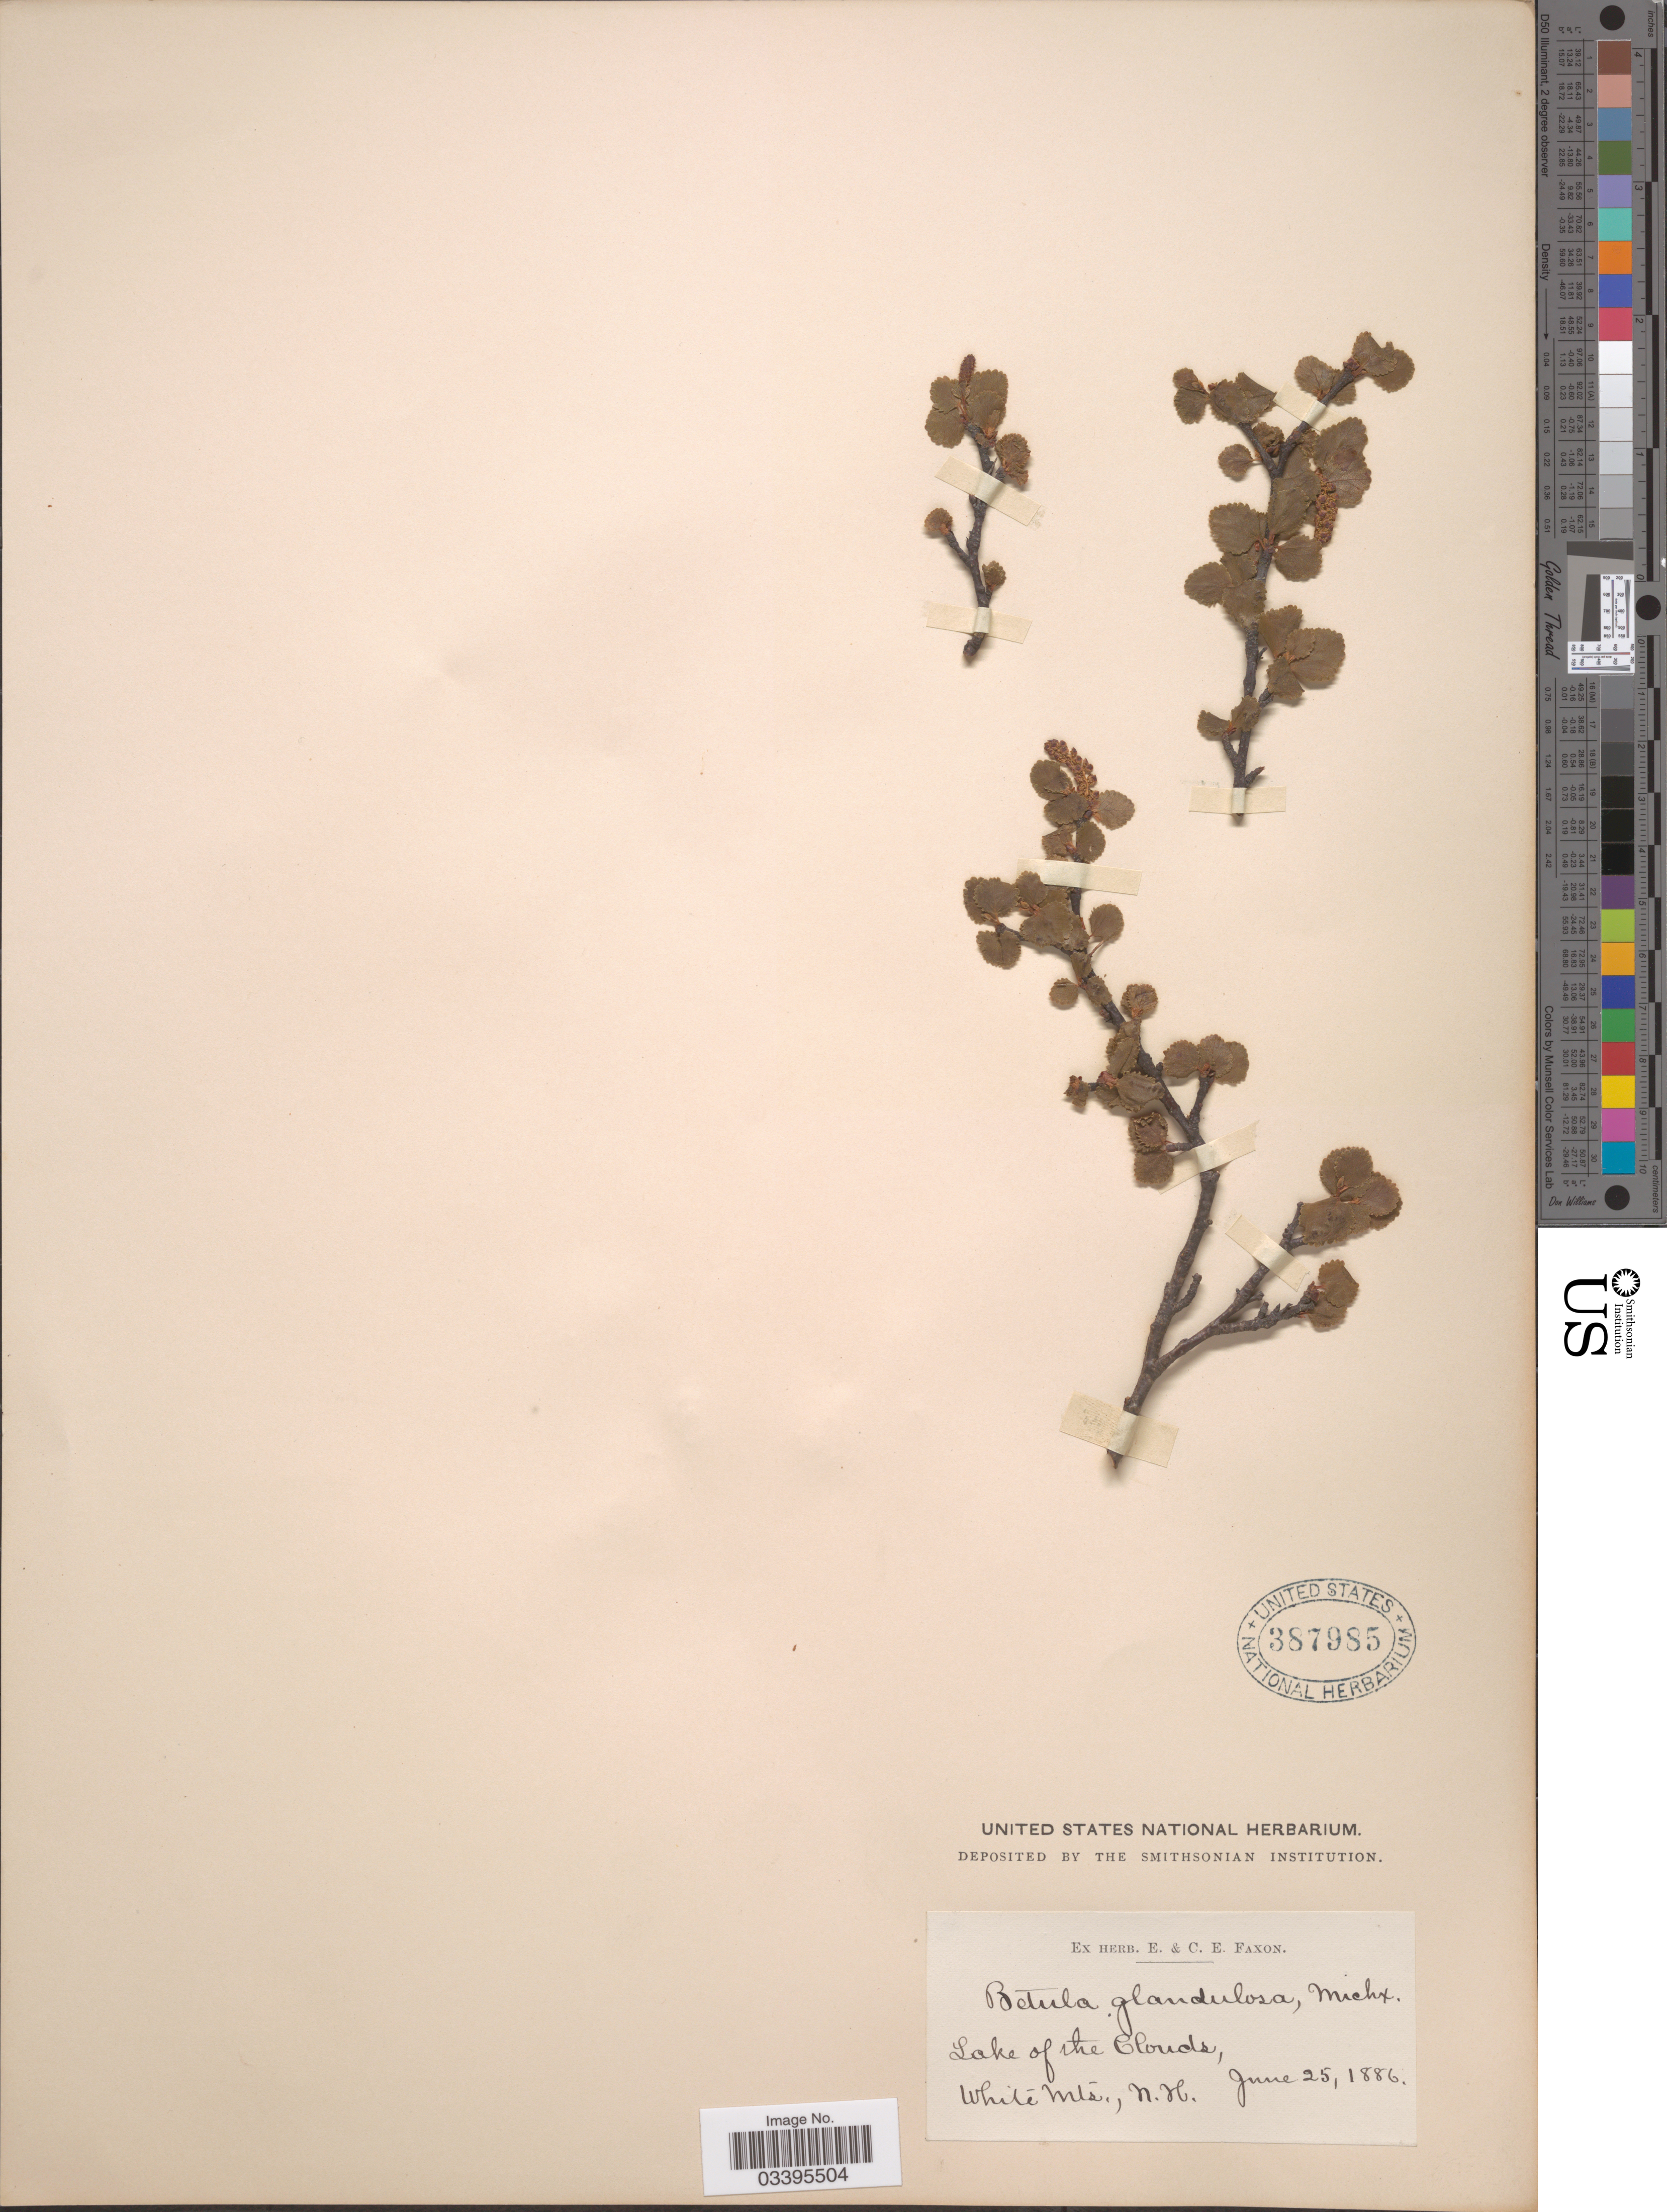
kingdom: Plantae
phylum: Tracheophyta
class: Magnoliopsida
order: Fagales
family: Betulaceae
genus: Betula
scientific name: Betula glandulosa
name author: Michx.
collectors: ex herb. E. & C.E. Faxon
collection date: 1886-06-25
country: United States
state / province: New Hampshire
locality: Lake of the clouds, White Mts.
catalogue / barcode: US 387985